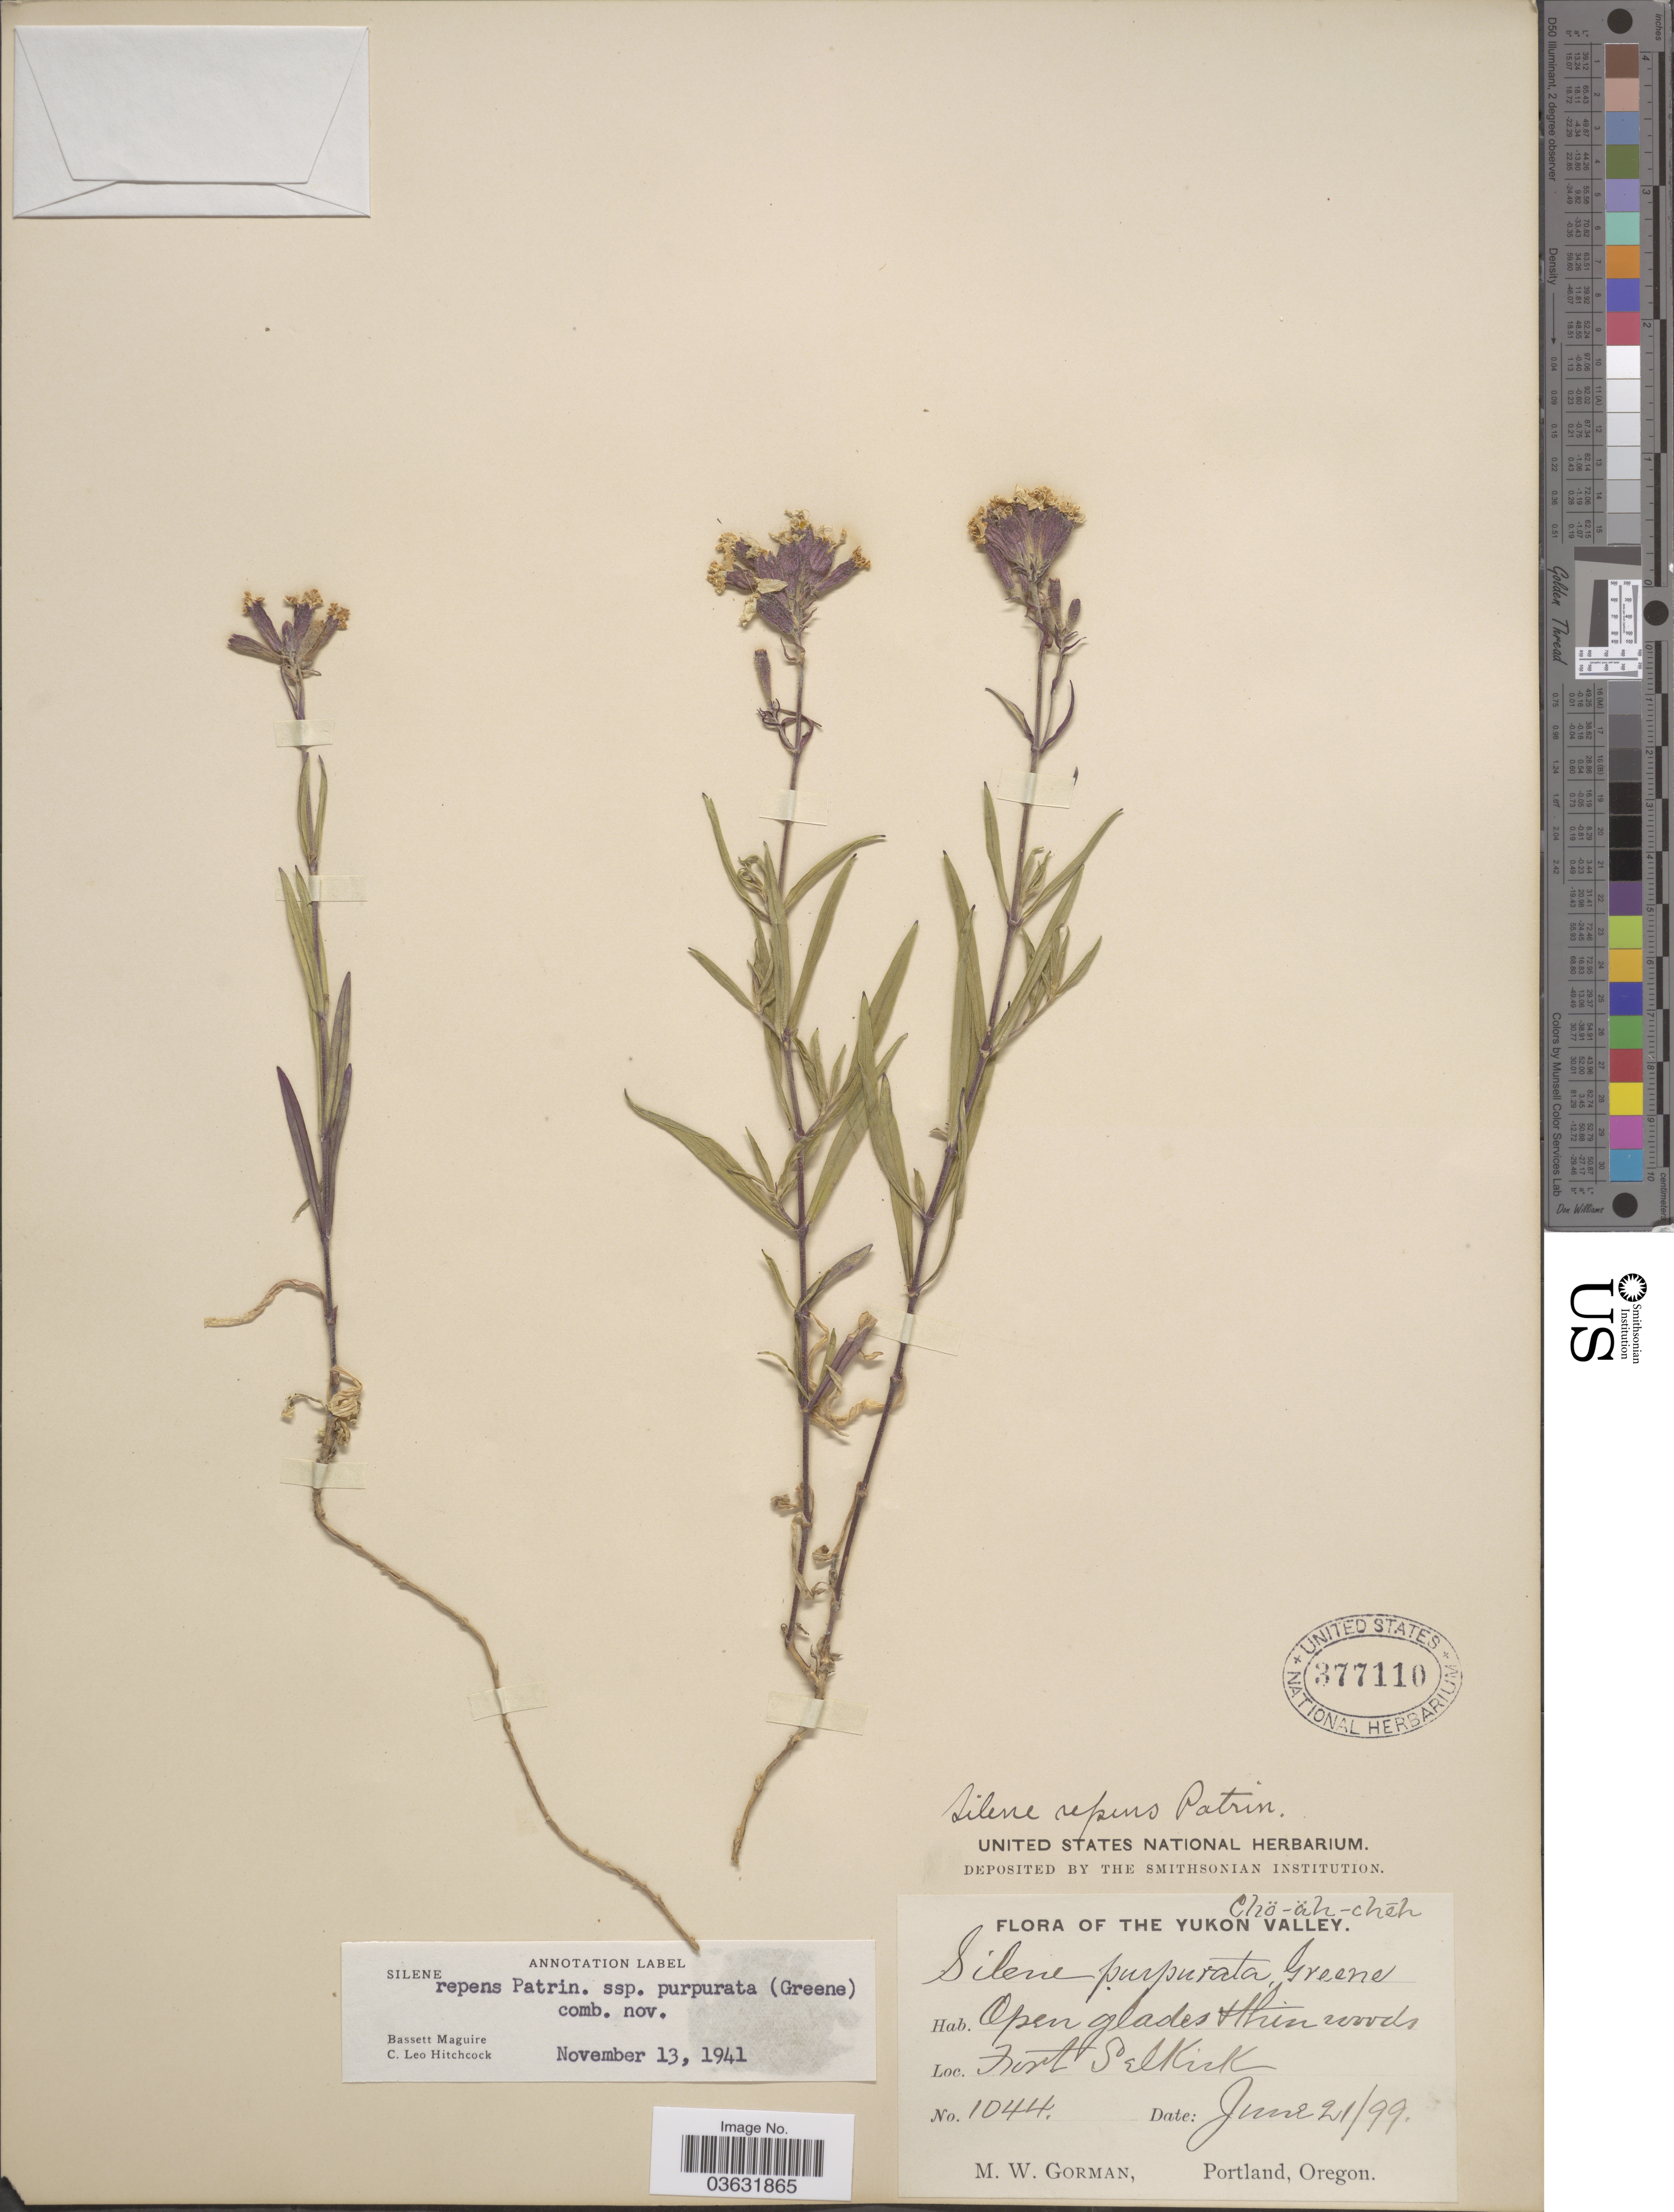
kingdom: Plantae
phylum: Tracheophyta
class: Magnoliopsida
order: Caryophyllales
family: Caryophyllaceae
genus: Silene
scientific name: Silene repens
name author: Patrin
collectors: M. W. Gorman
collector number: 1044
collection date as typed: Transcribed d/m/y: 21/6/99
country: Canada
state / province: Yukon Territory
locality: Yukon Valley. Fort Selkirk.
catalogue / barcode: US 377110